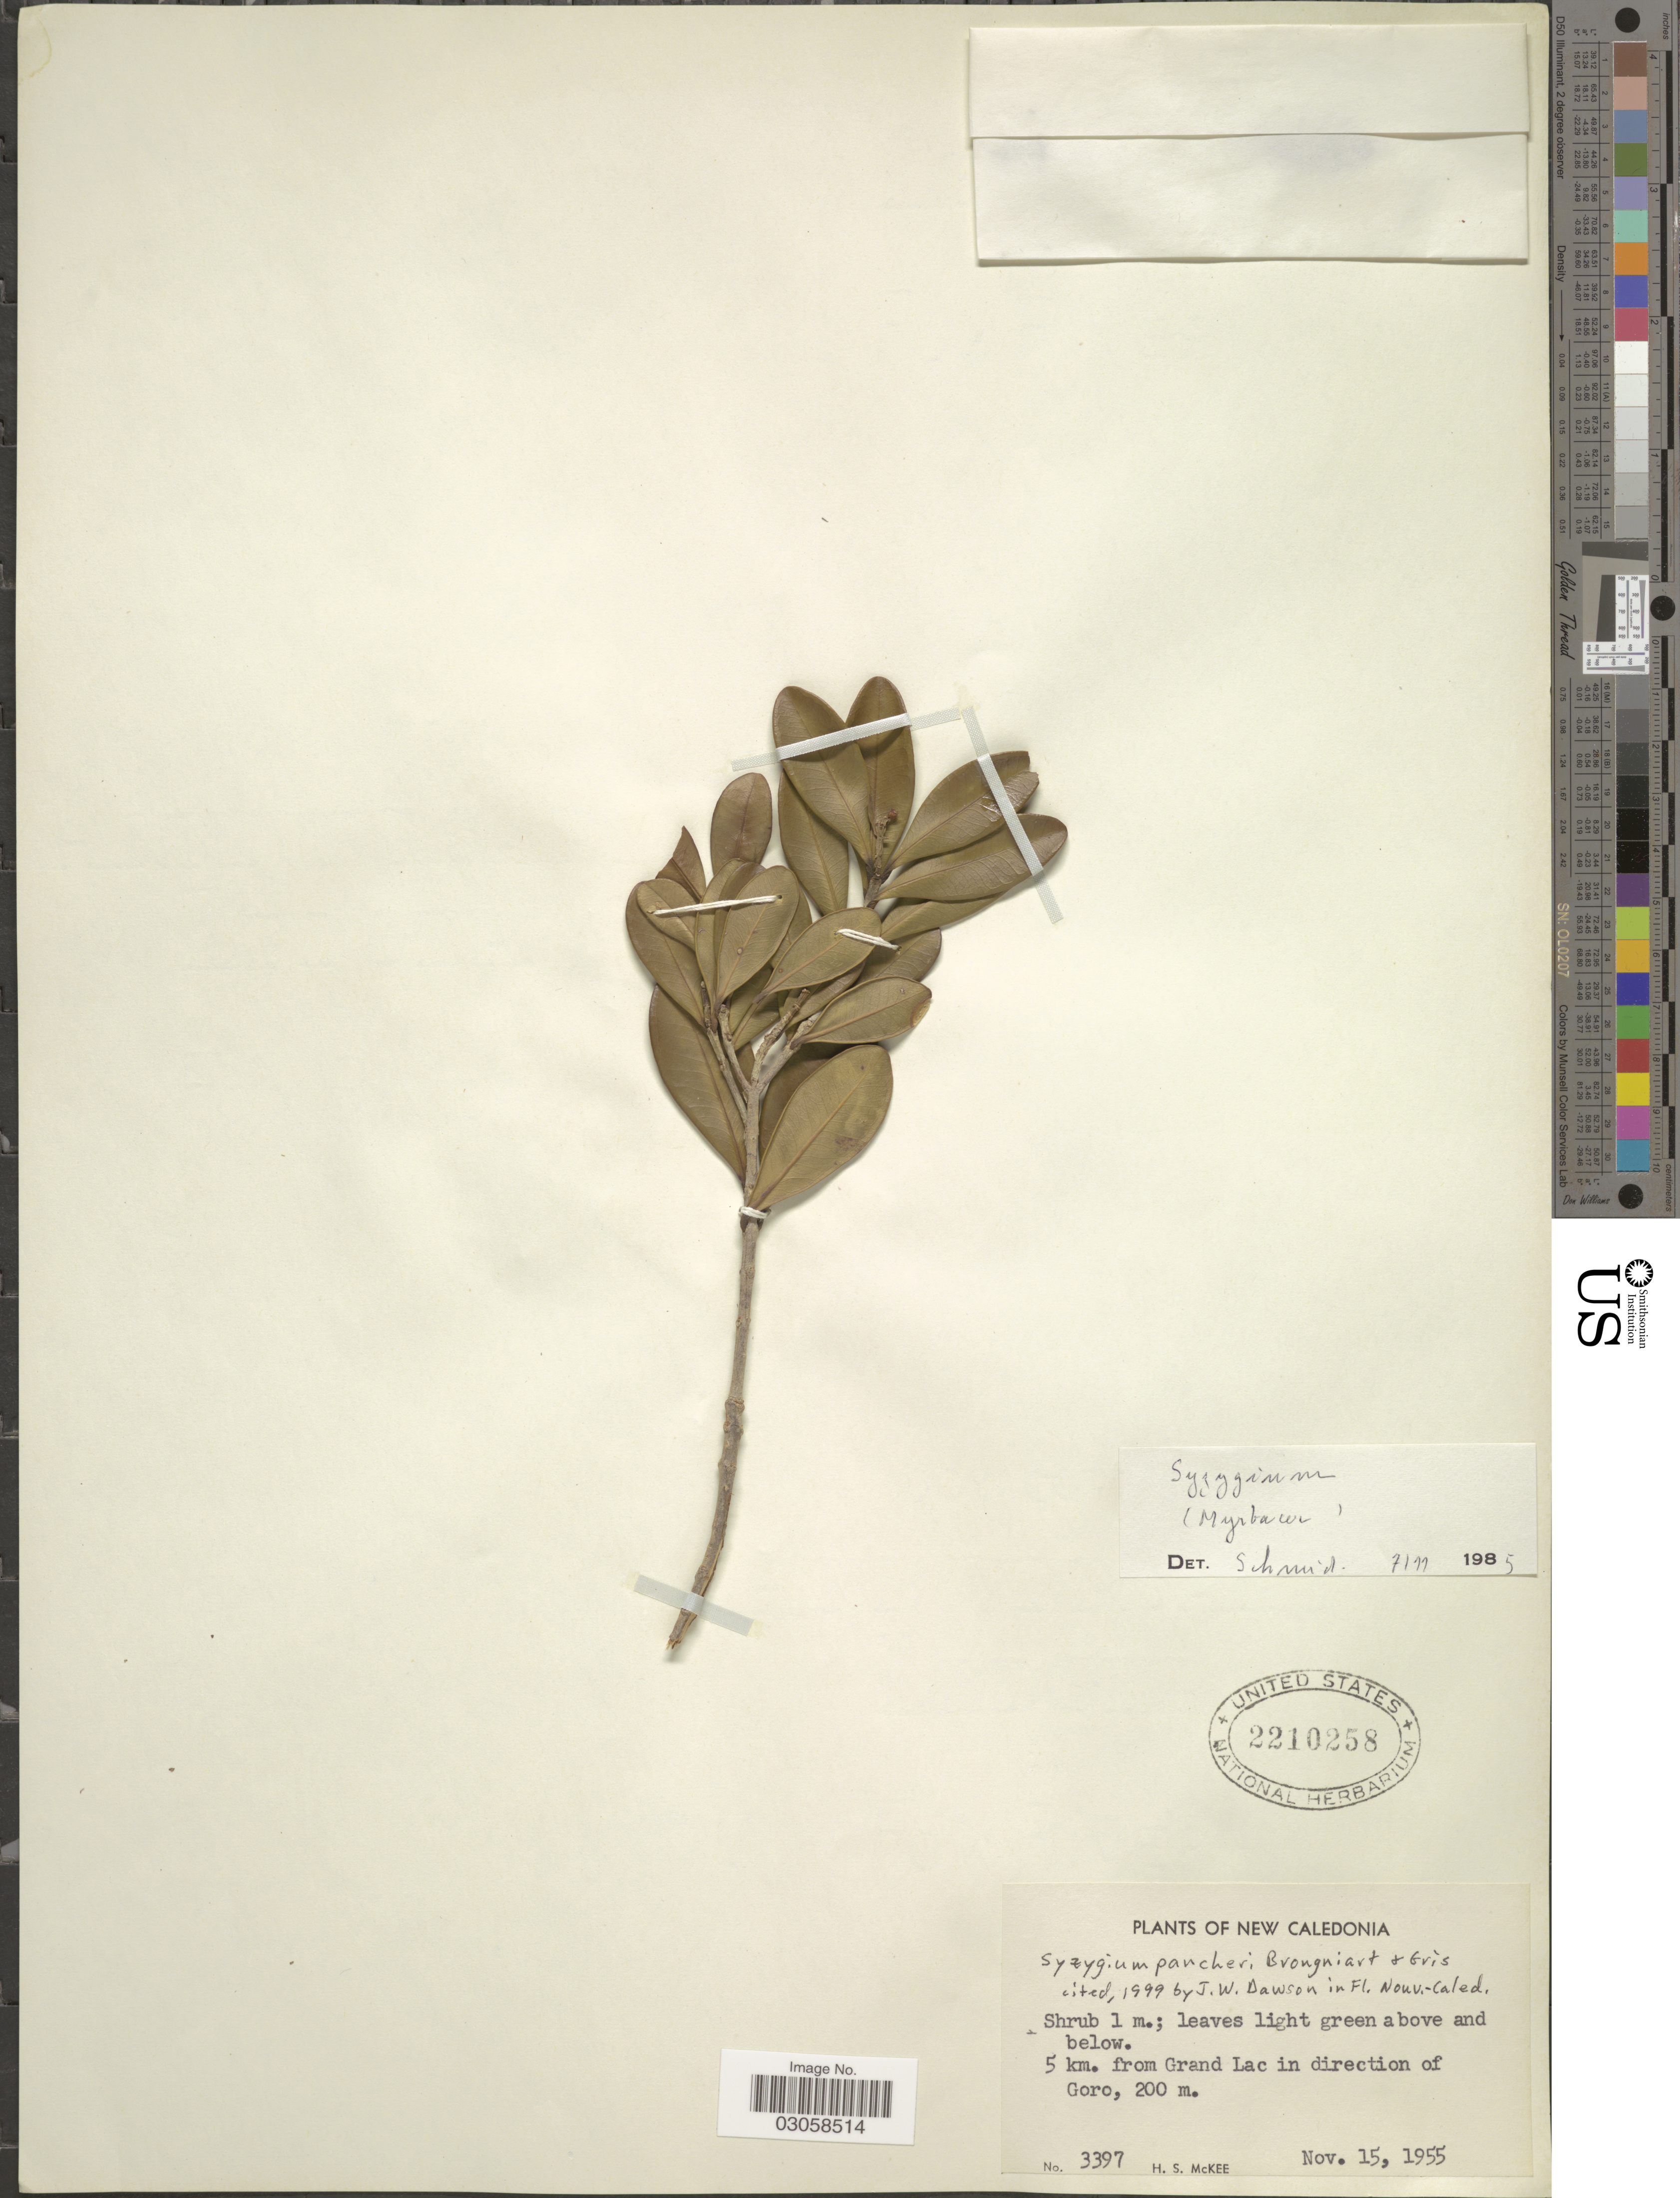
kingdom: Plantae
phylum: Tracheophyta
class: Magnoliopsida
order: Myrtales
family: Myrtaceae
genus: Syzygium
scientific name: Syzygium pancheri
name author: Brongn. & Gris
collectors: H. S. McKee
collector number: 3397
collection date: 1955-11-15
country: New Caledonia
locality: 5 km. from Grand Lac in direction of Goro.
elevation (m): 200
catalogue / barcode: US 2210258